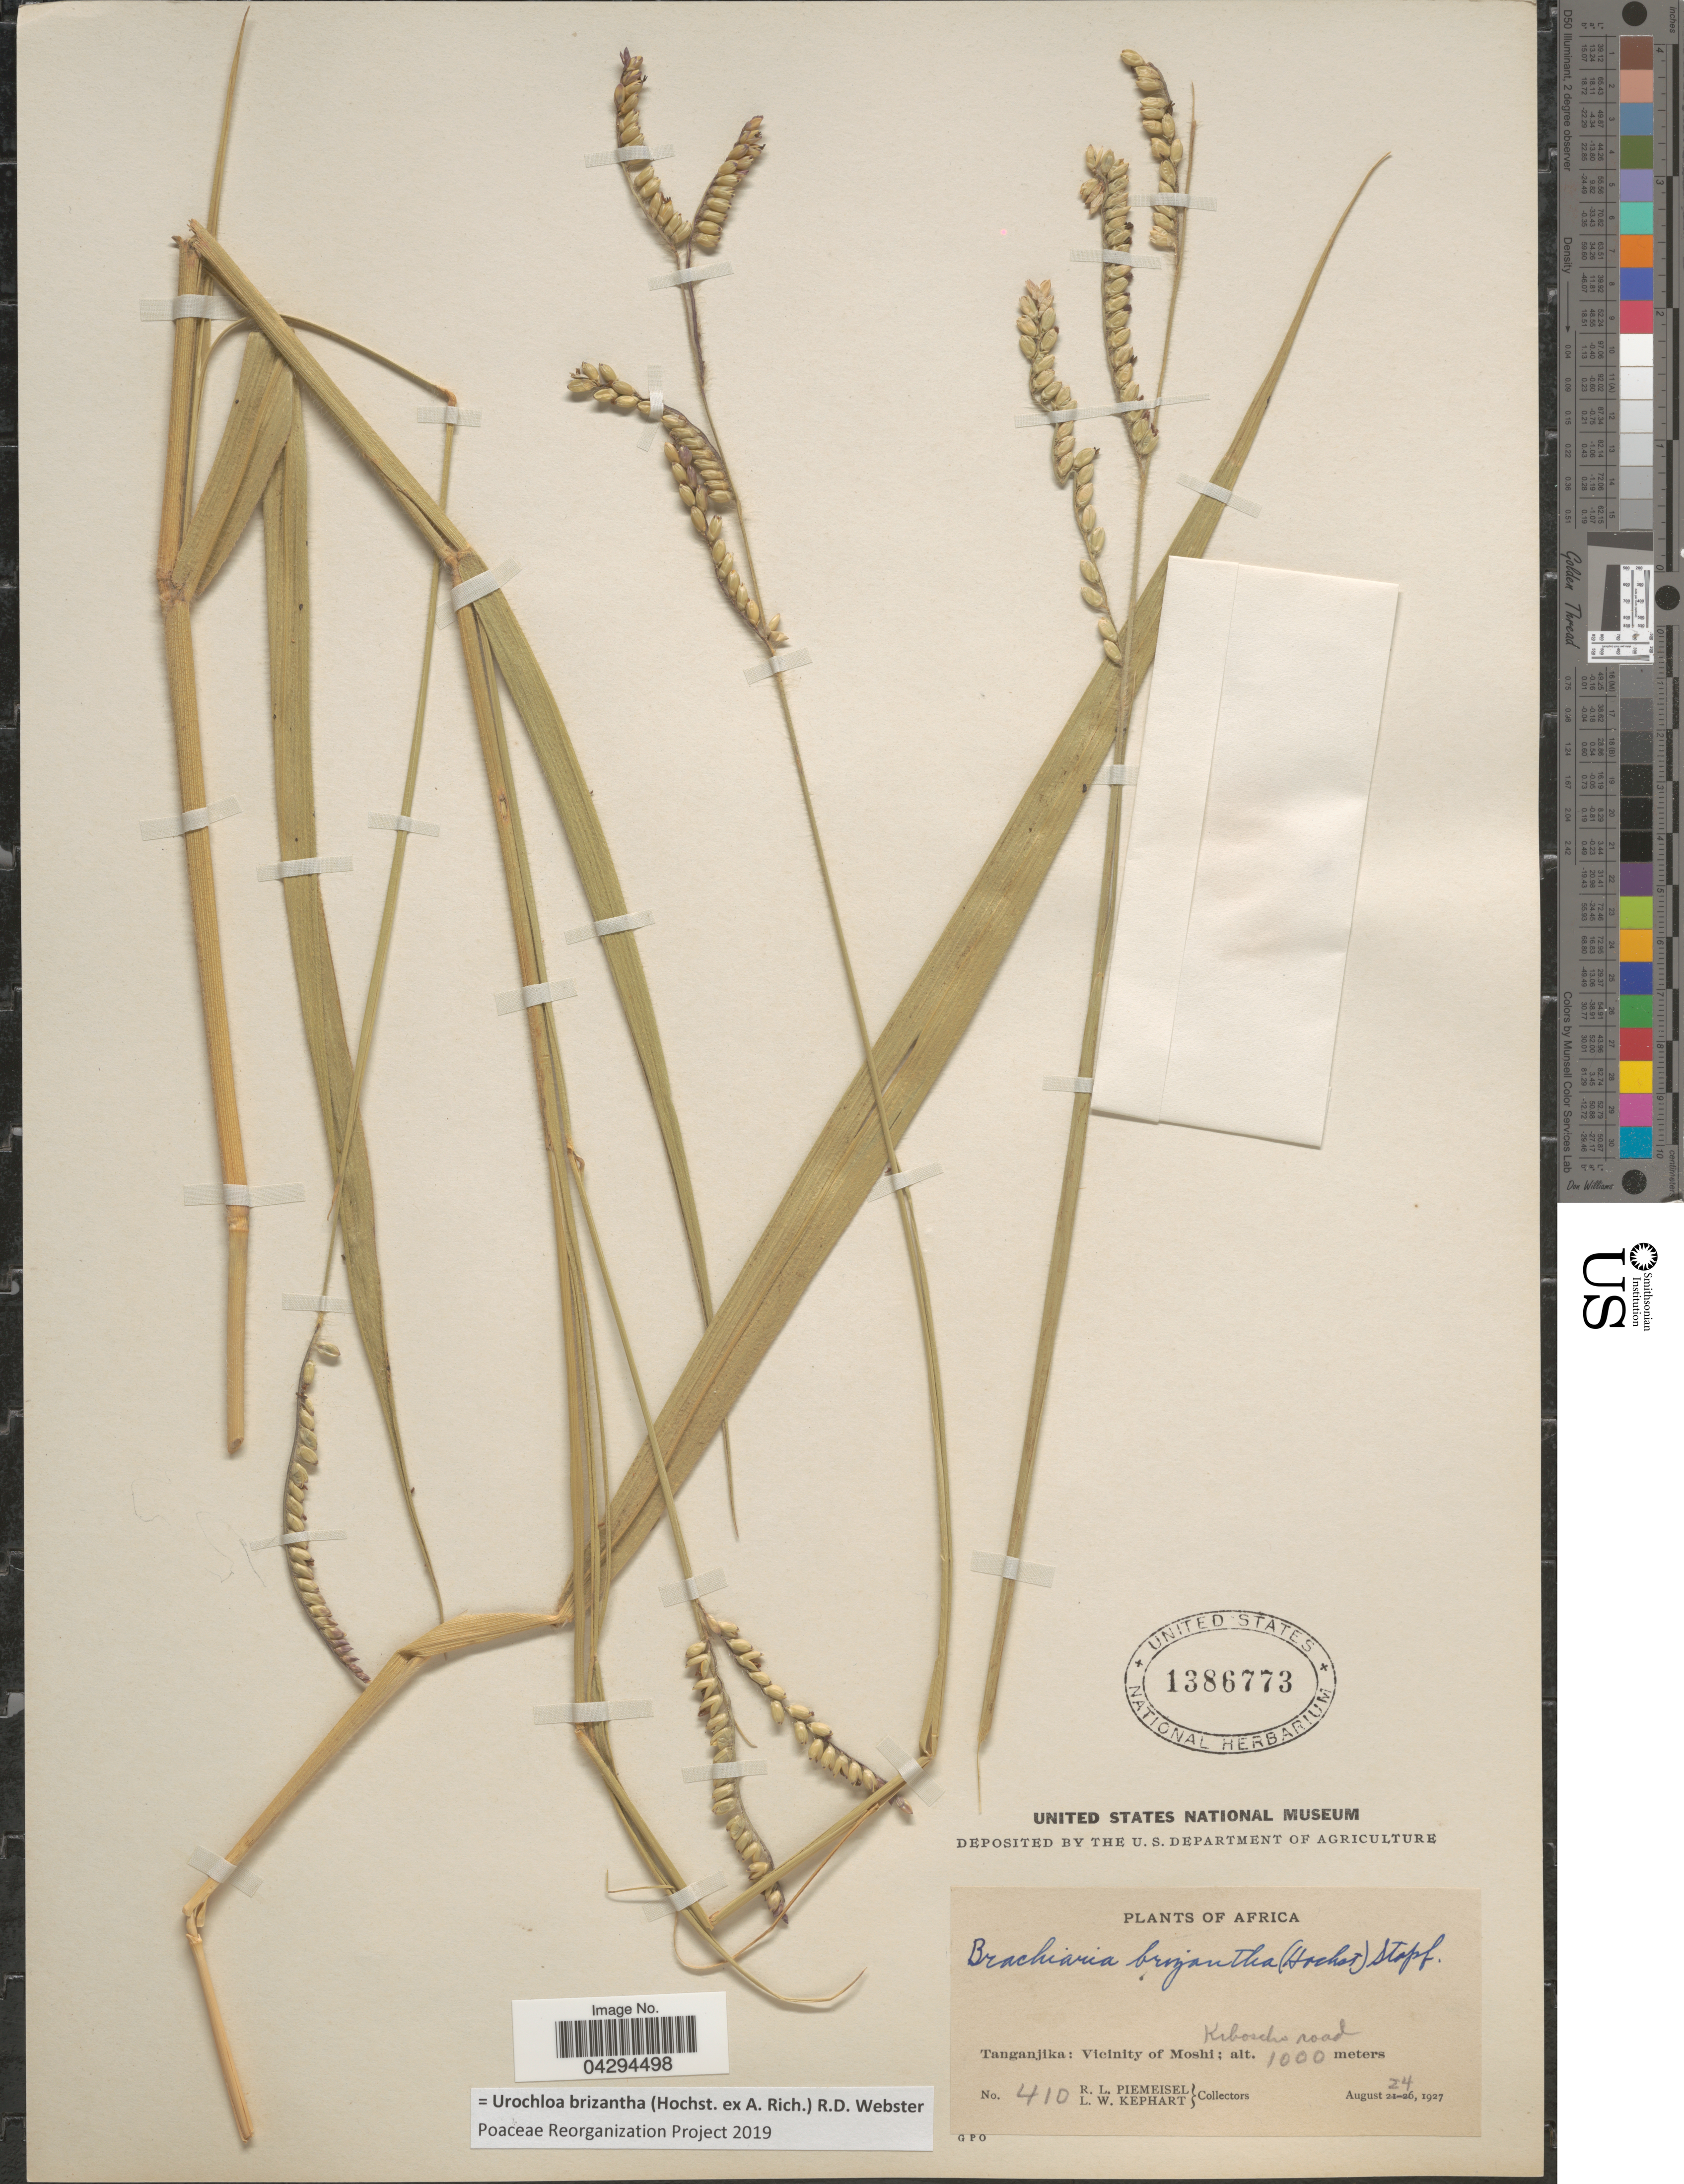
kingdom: Plantae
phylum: Tracheophyta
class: Liliopsida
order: Poales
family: Poaceae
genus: Urochloa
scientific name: Urochloa brizantha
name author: (Hochst. ex A. Rich.) R.D. Webster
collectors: R. L. Piemeisel & L. W. Kephart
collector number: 410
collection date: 1927-08-24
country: Tanzania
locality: Tanganjika: Vicinity of Moshi:; Keboscho road.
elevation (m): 1000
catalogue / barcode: US 1386773